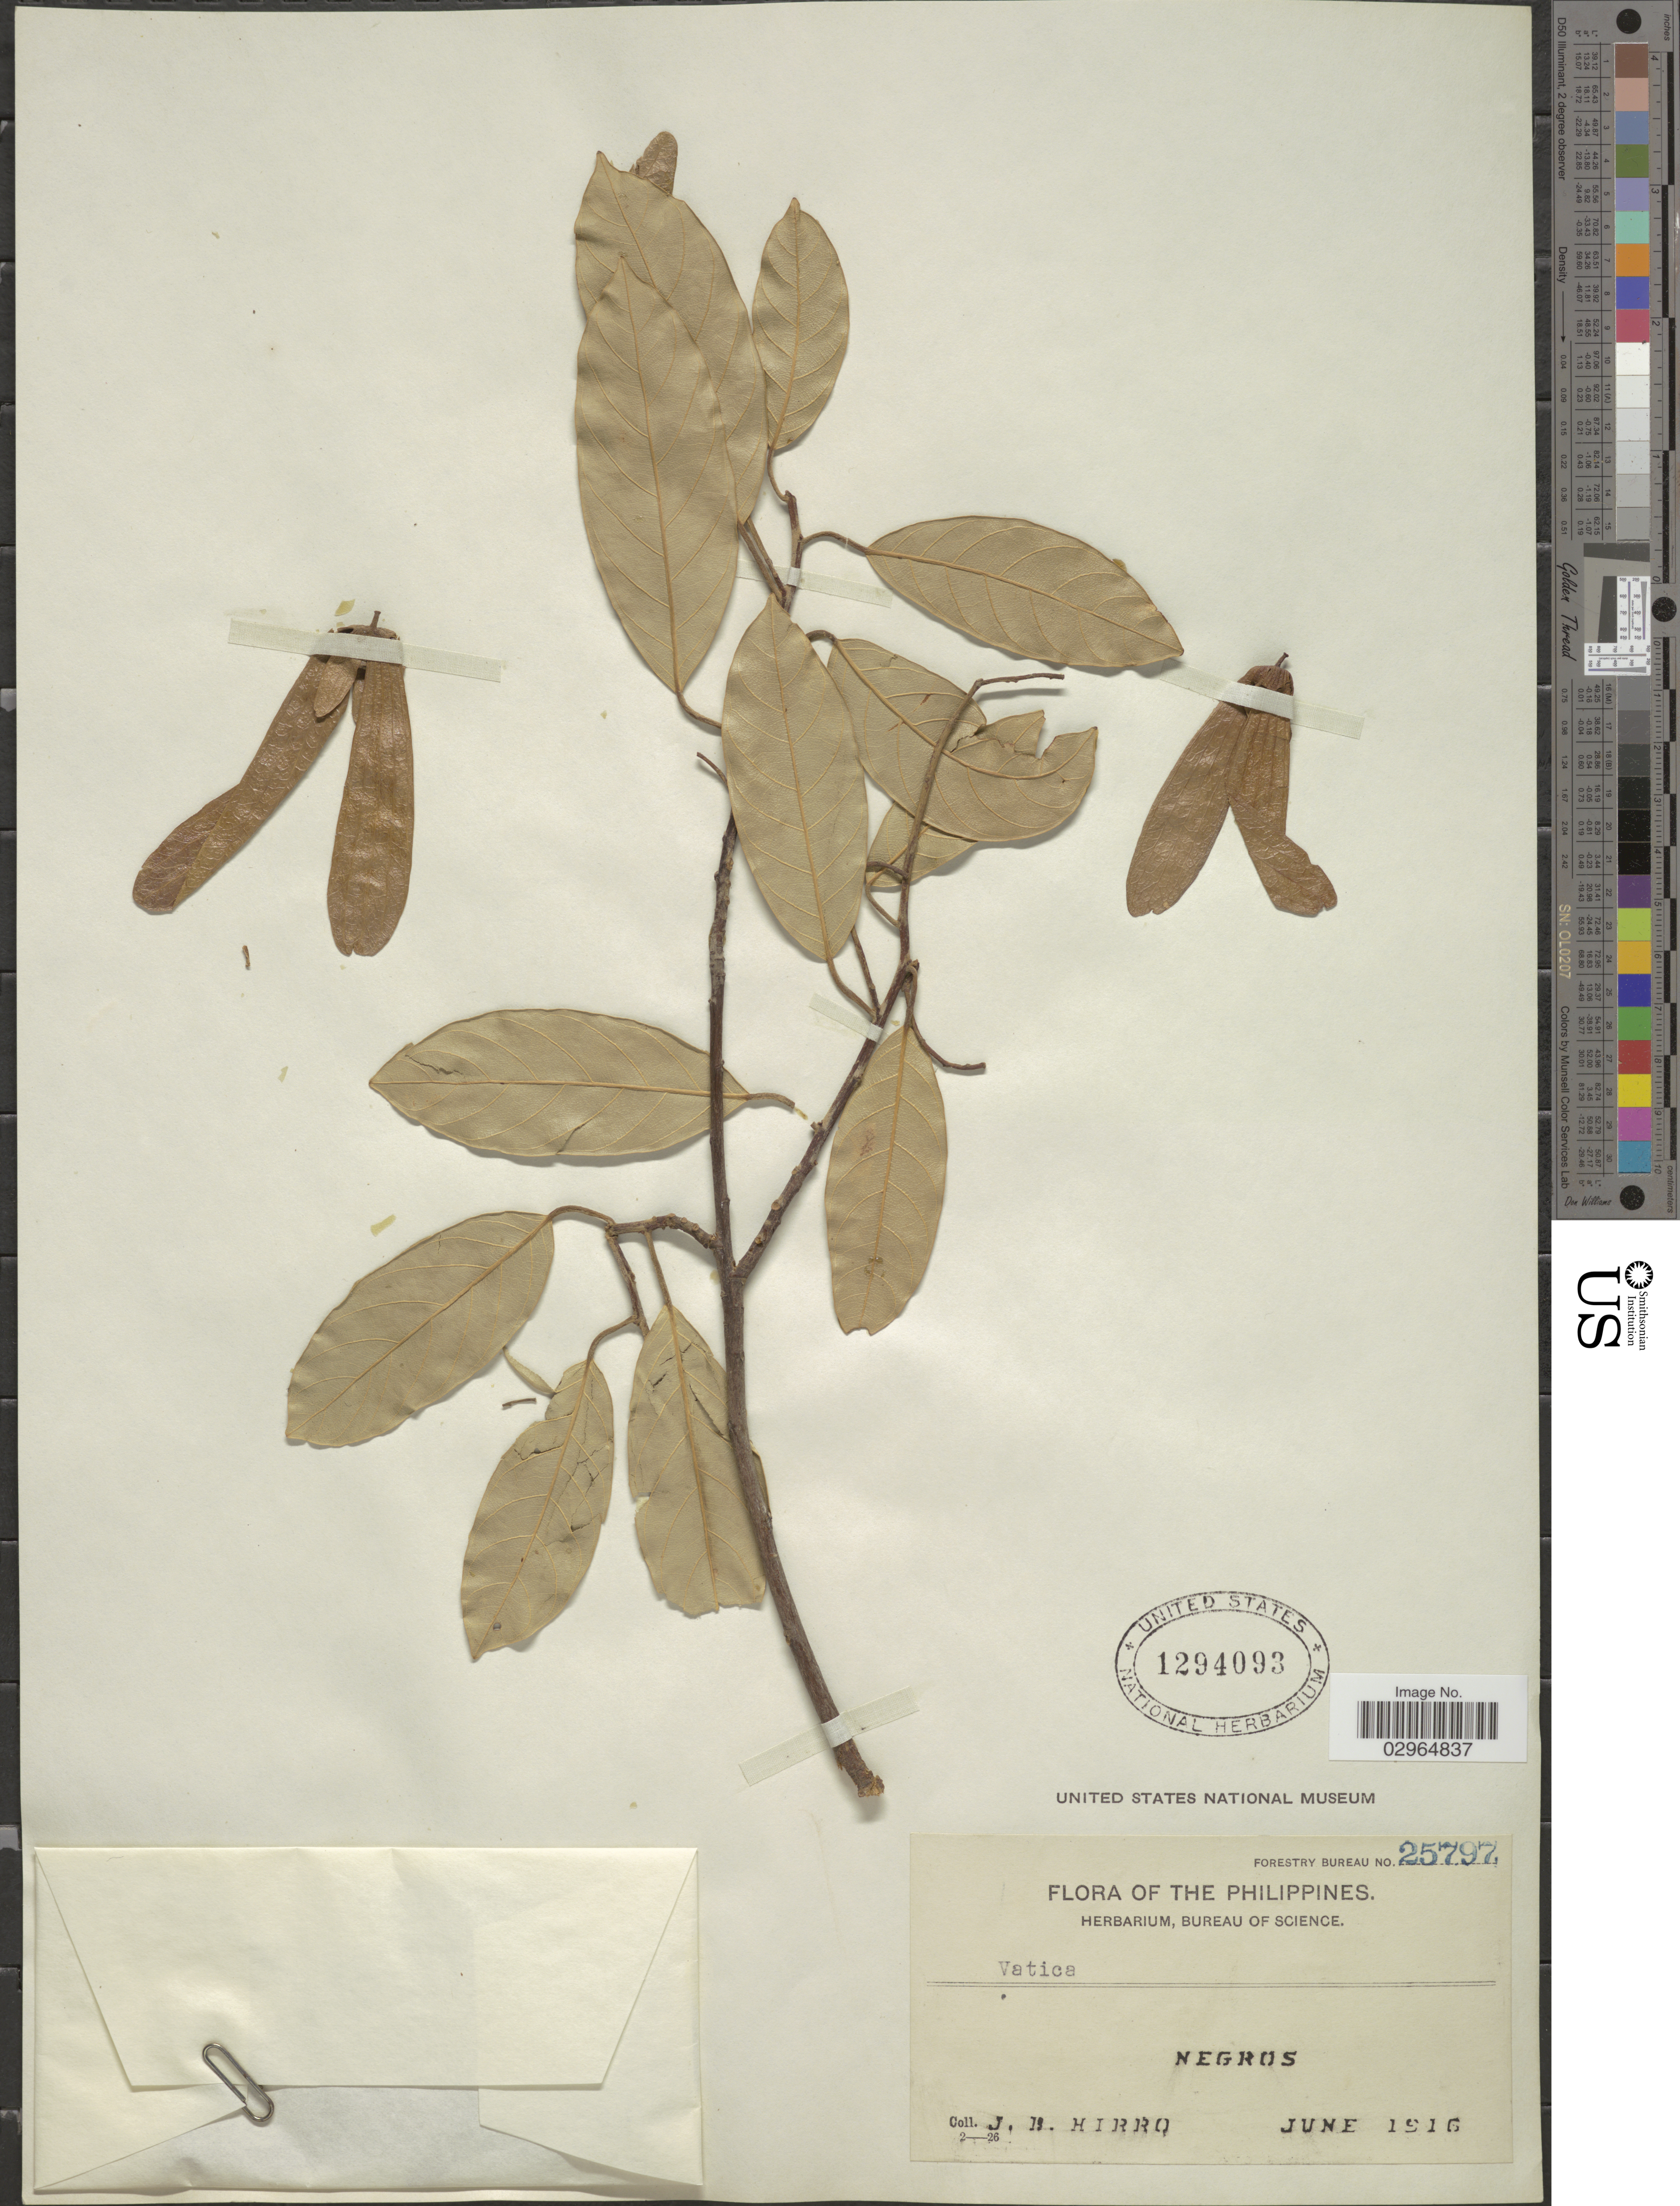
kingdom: Plantae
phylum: Tracheophyta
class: Magnoliopsida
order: Malvales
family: Dipterocarpaceae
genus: Vatica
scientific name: Vatica sp.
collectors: J. Hirro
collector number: Forestry Bureau 25797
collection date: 1916-06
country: Philippines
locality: Negros.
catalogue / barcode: US 1294093